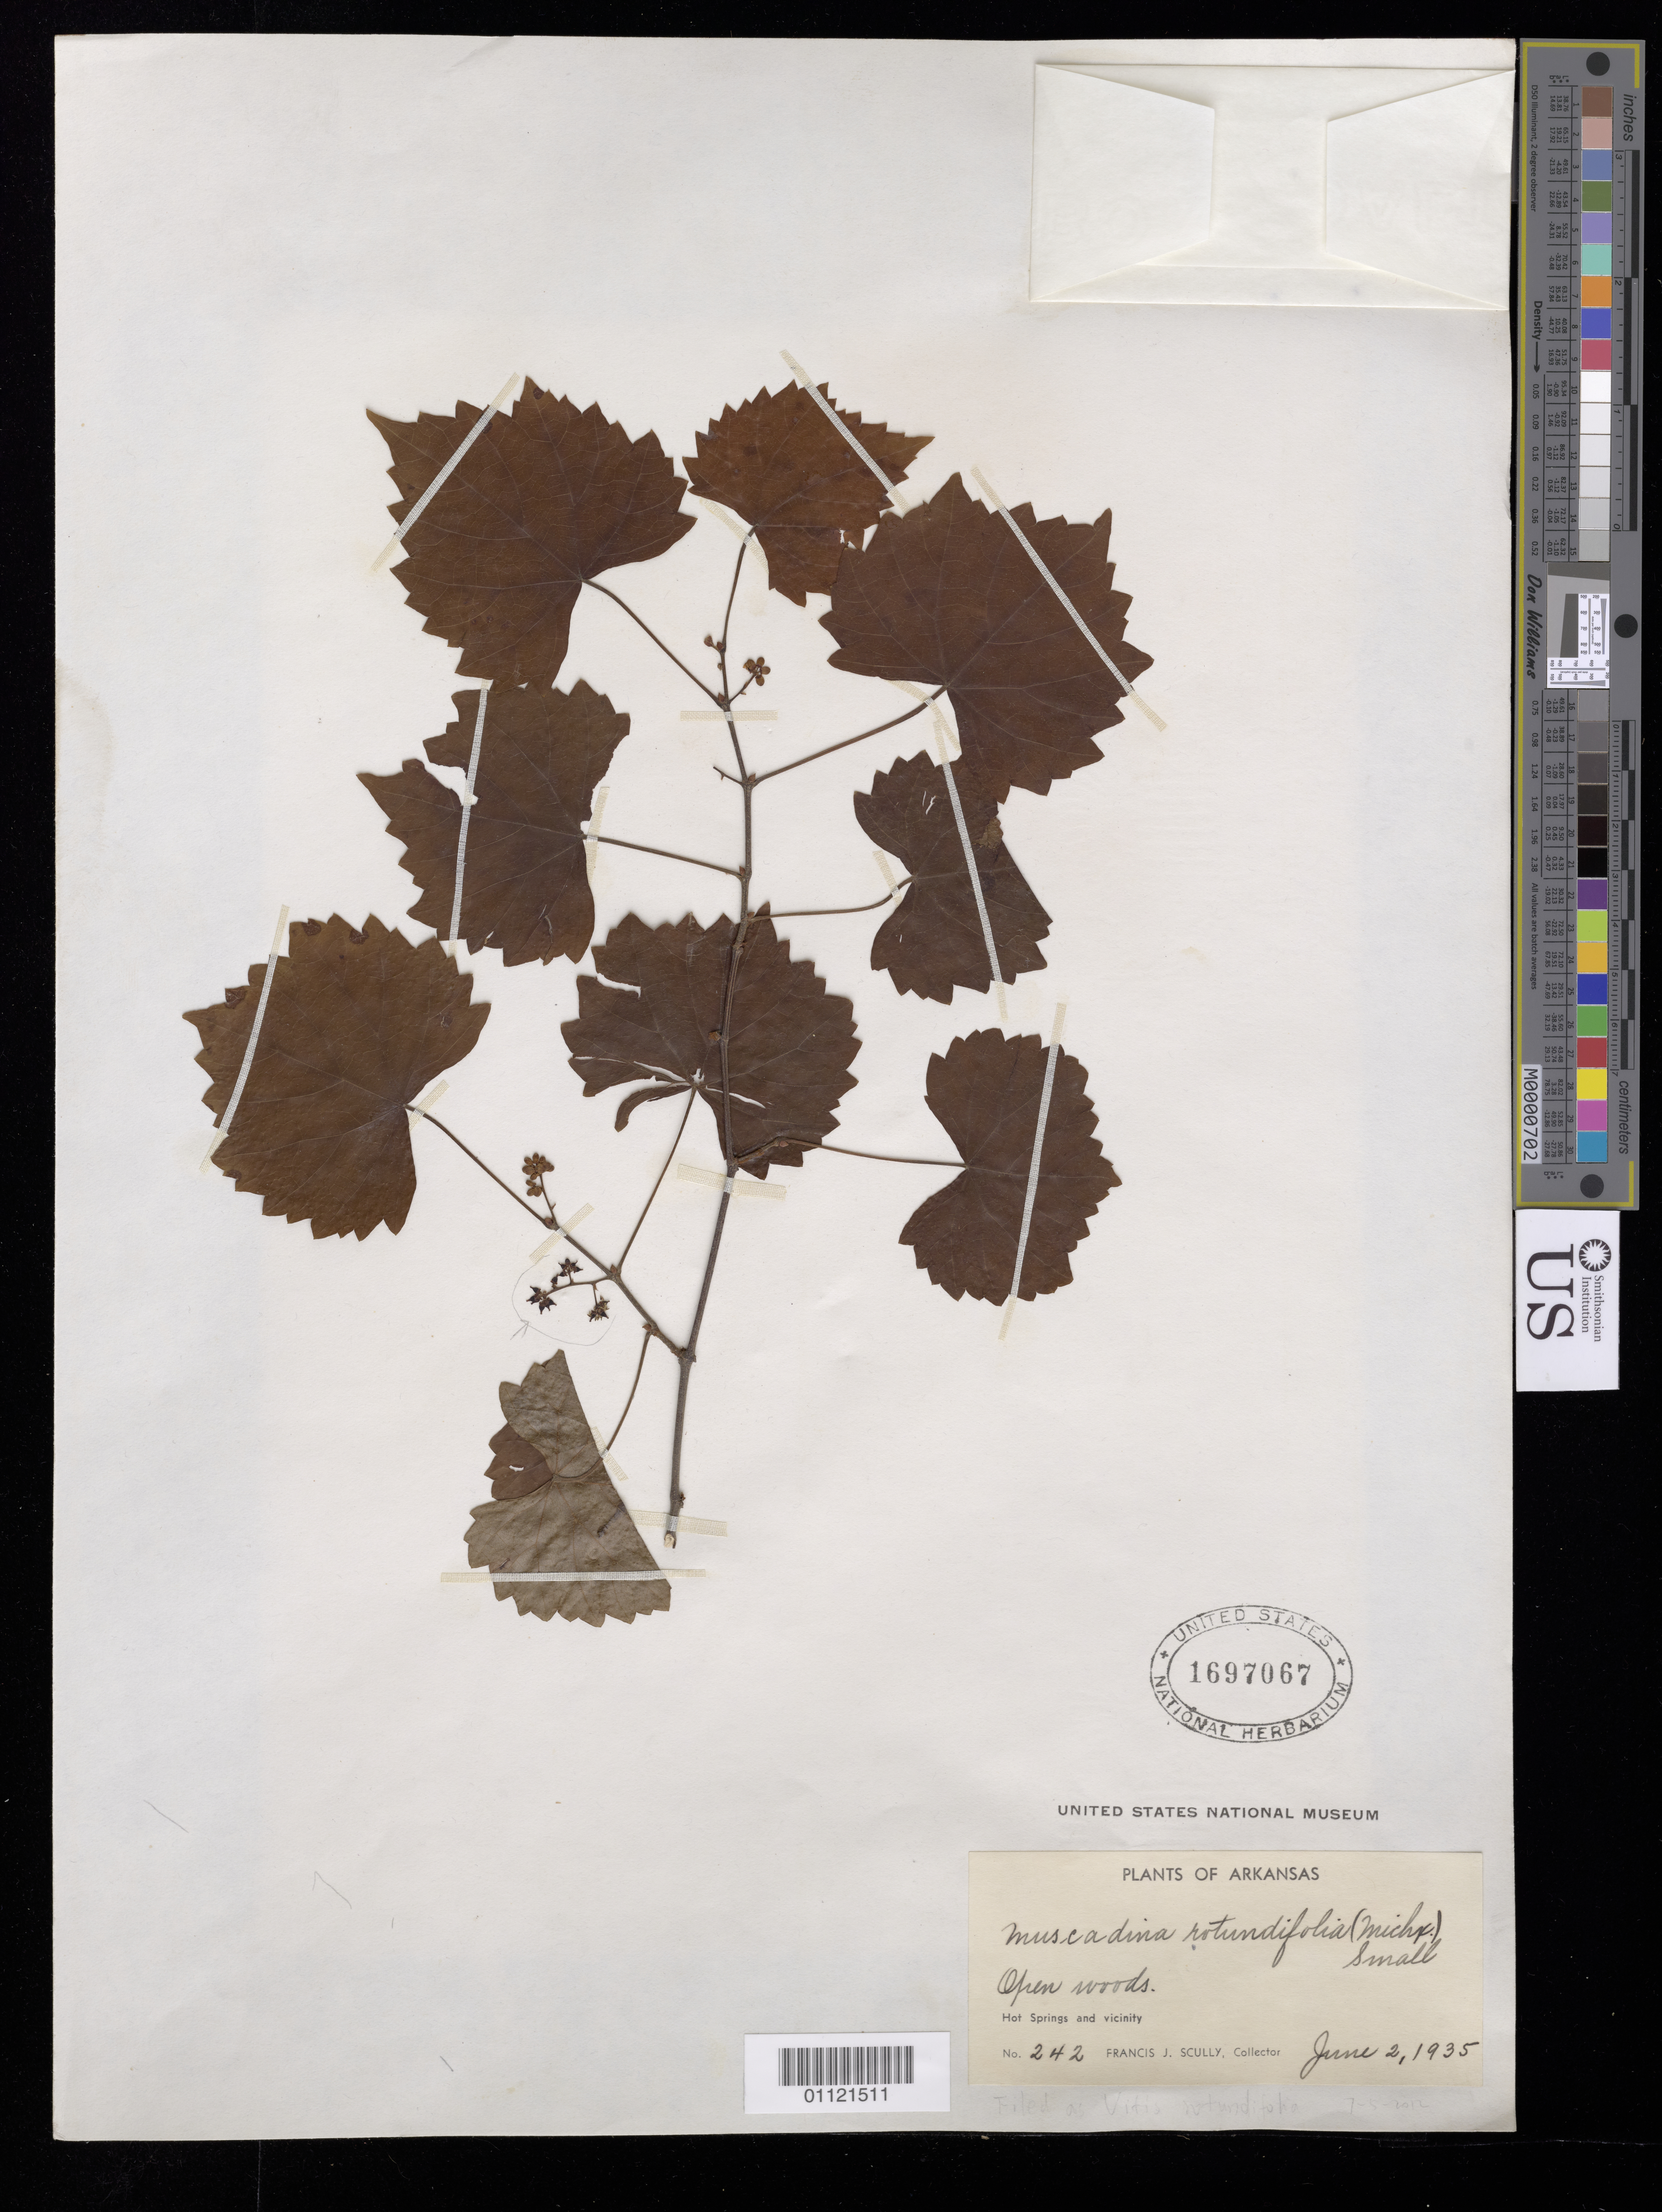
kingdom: Plantae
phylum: Tracheophyta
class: Magnoliopsida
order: Vitales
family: Vitaceae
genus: Vitis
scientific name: Vitis rotundifolia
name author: Michx.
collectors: F. J. Scully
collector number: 242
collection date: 1935-06-02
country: United States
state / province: Arkansas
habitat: open woods, Hot Spings and vicinity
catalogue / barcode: US 1697067